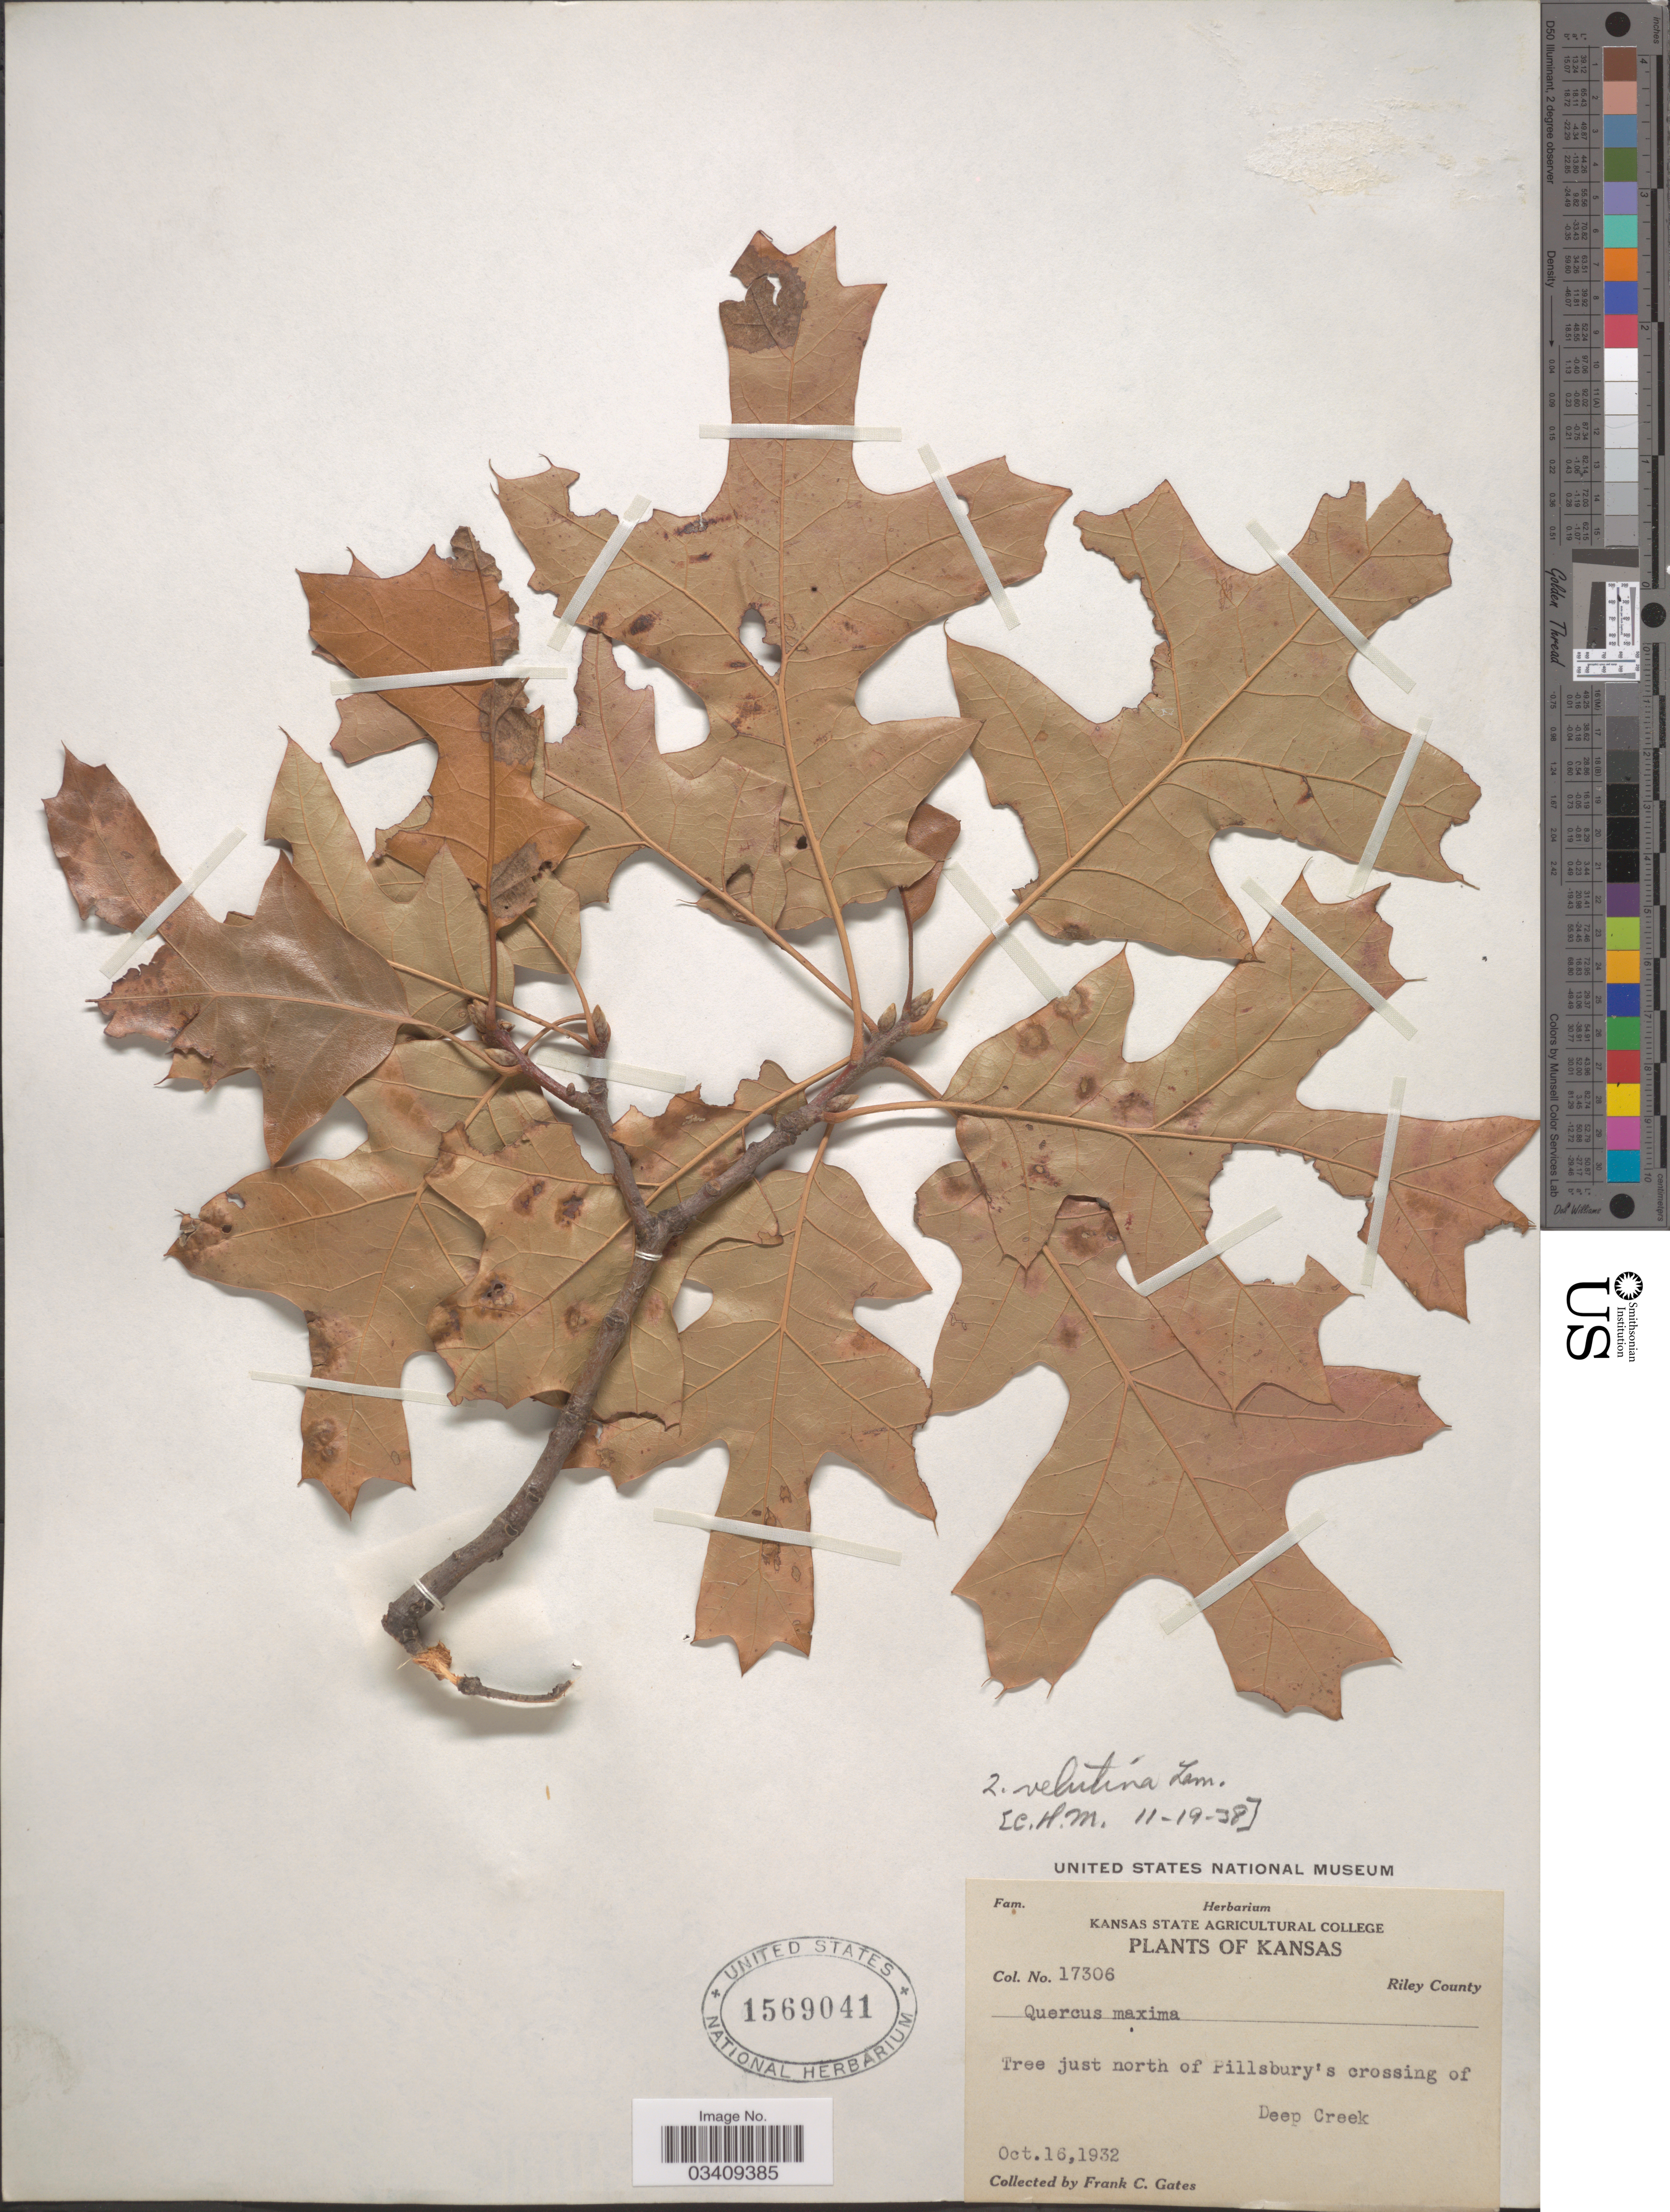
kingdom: Plantae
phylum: Tracheophyta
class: Magnoliopsida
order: Fagales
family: Fagaceae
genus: Quercus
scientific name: Quercus velutina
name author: Lam.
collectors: F. C. Gates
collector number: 17306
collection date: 1932-10-16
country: United States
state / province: Kansas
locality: Riley County. Tree just north of Pillsbury's crossing of Deep Creek.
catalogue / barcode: US 1569041